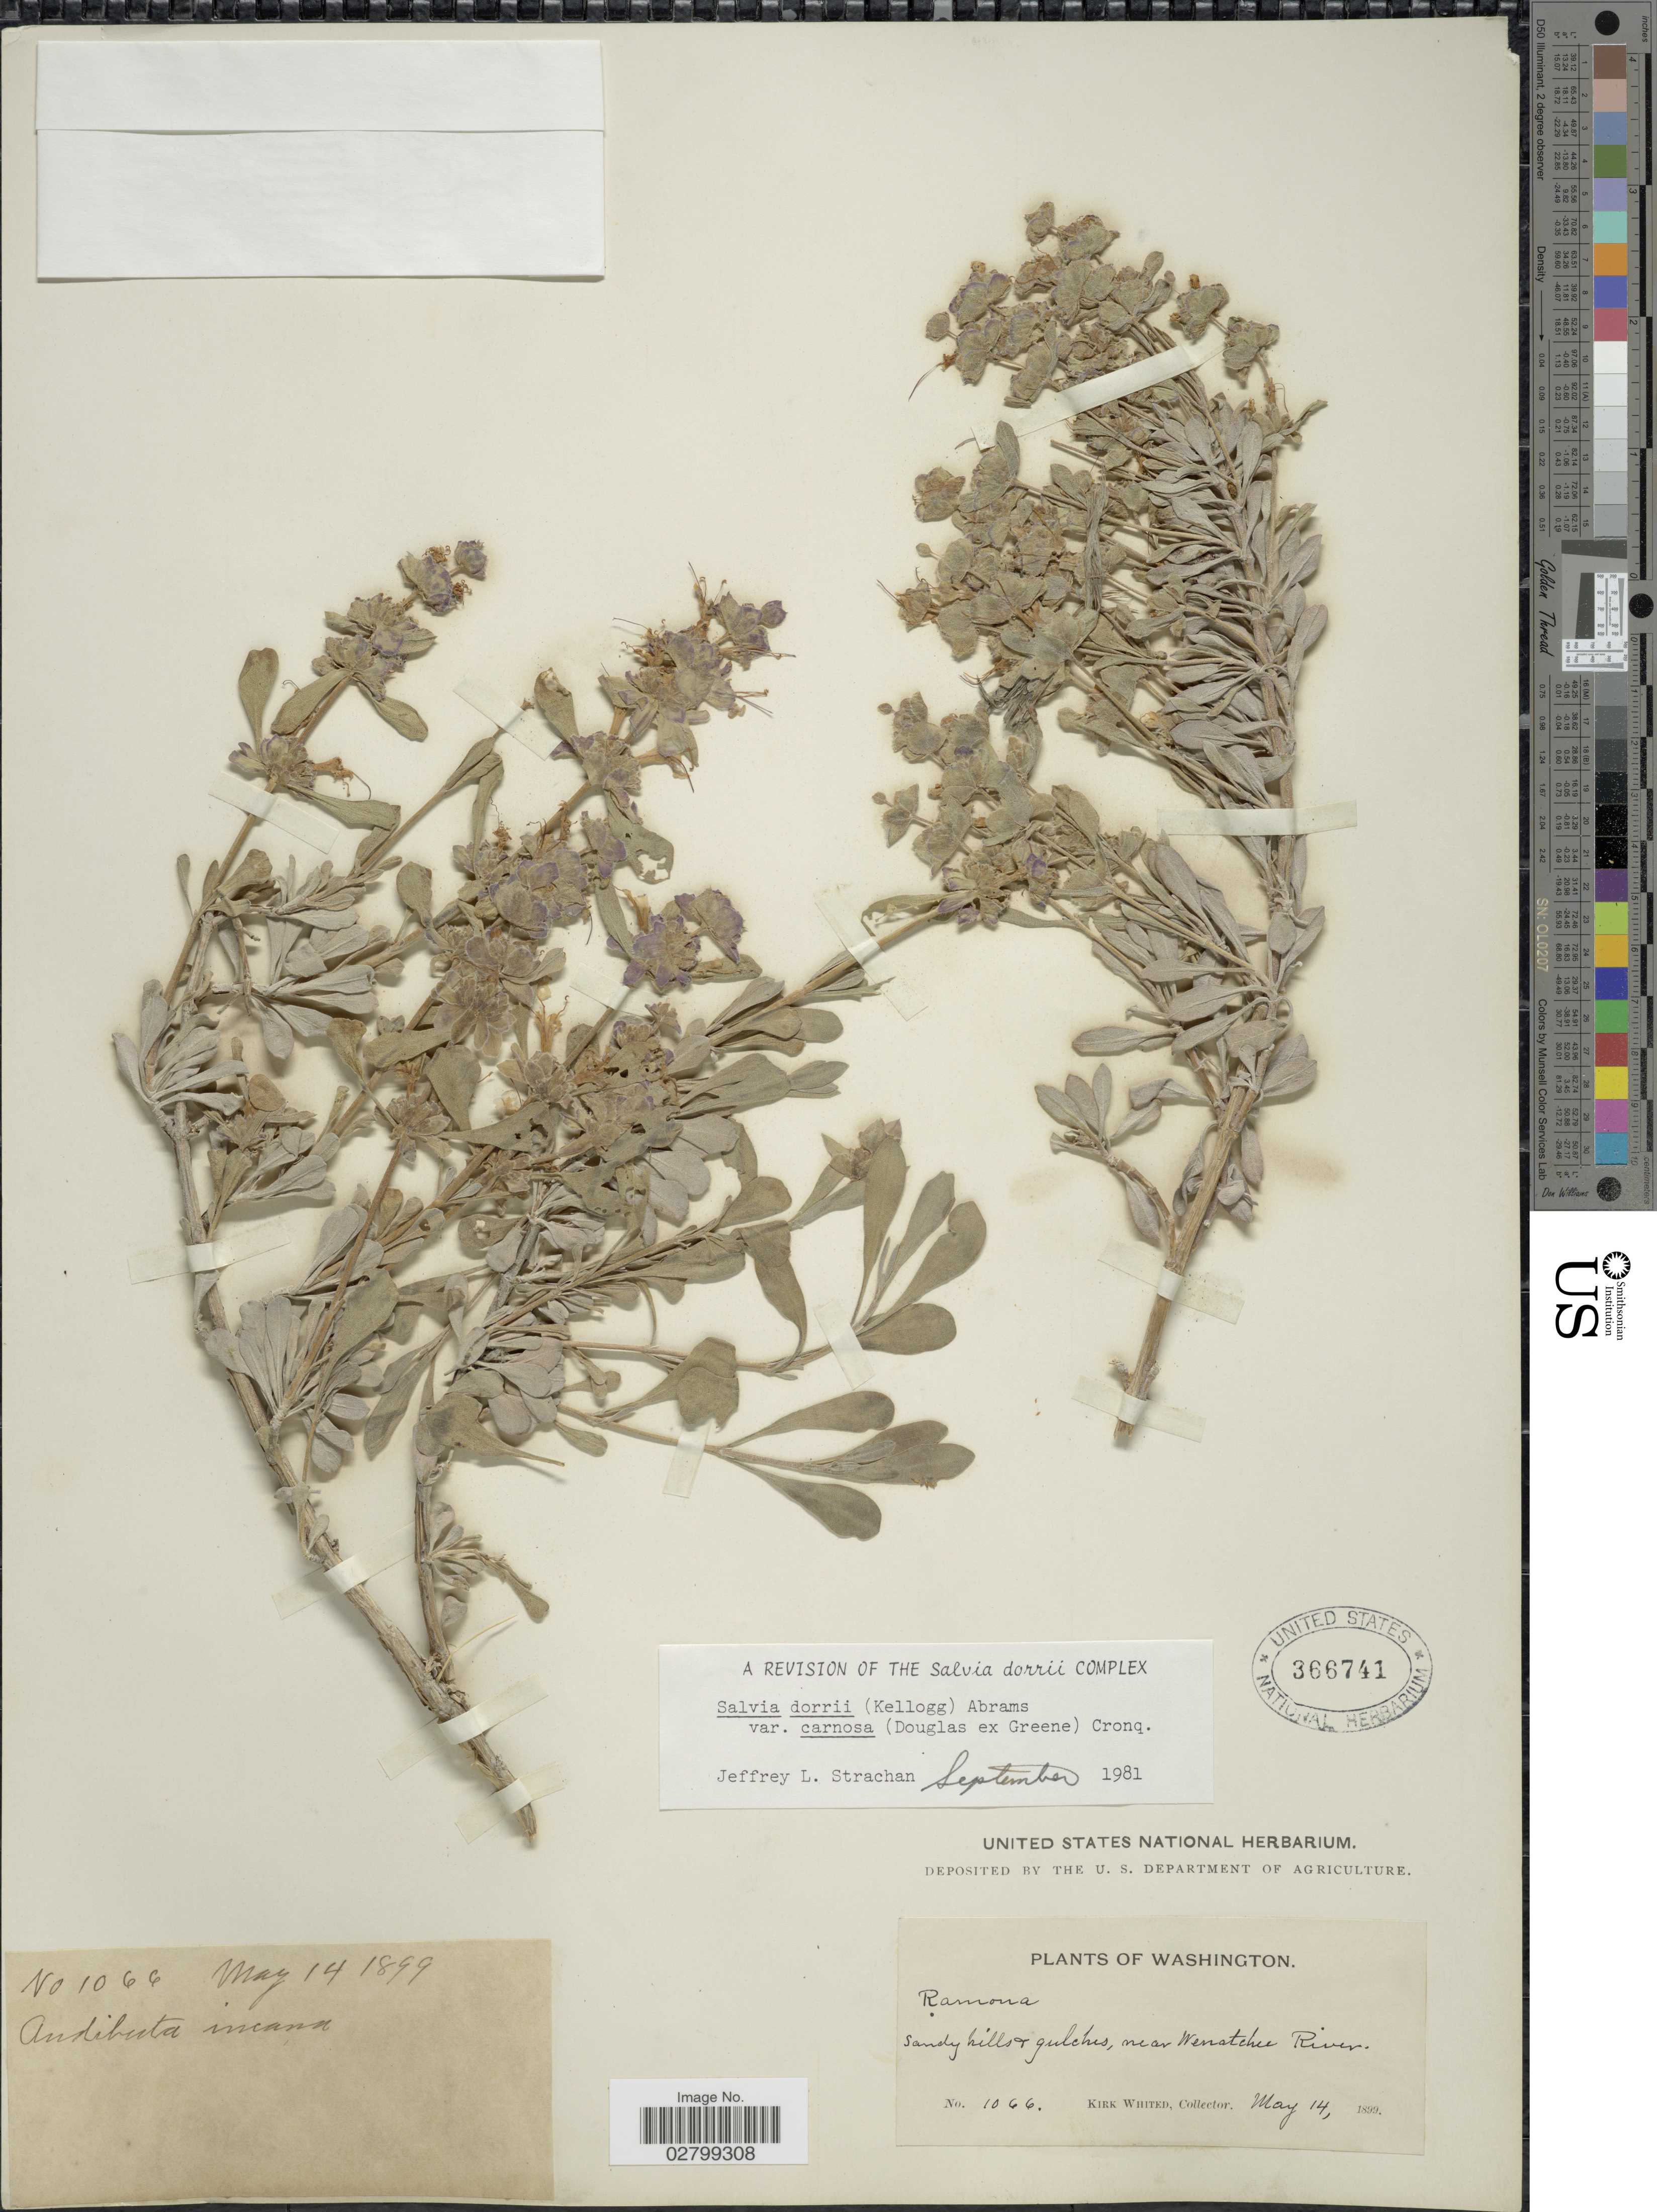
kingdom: Plantae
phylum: Tracheophyta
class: Magnoliopsida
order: Lamiales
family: Lamiaceae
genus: Salvia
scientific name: Salvia dorrii var. carnosa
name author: (Dougl.) Abrams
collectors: K. Whited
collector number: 1066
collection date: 1899-05-14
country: United States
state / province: Washington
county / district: Chelan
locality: Sandy hills + gulches, near Wenatchee River.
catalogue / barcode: US 366741